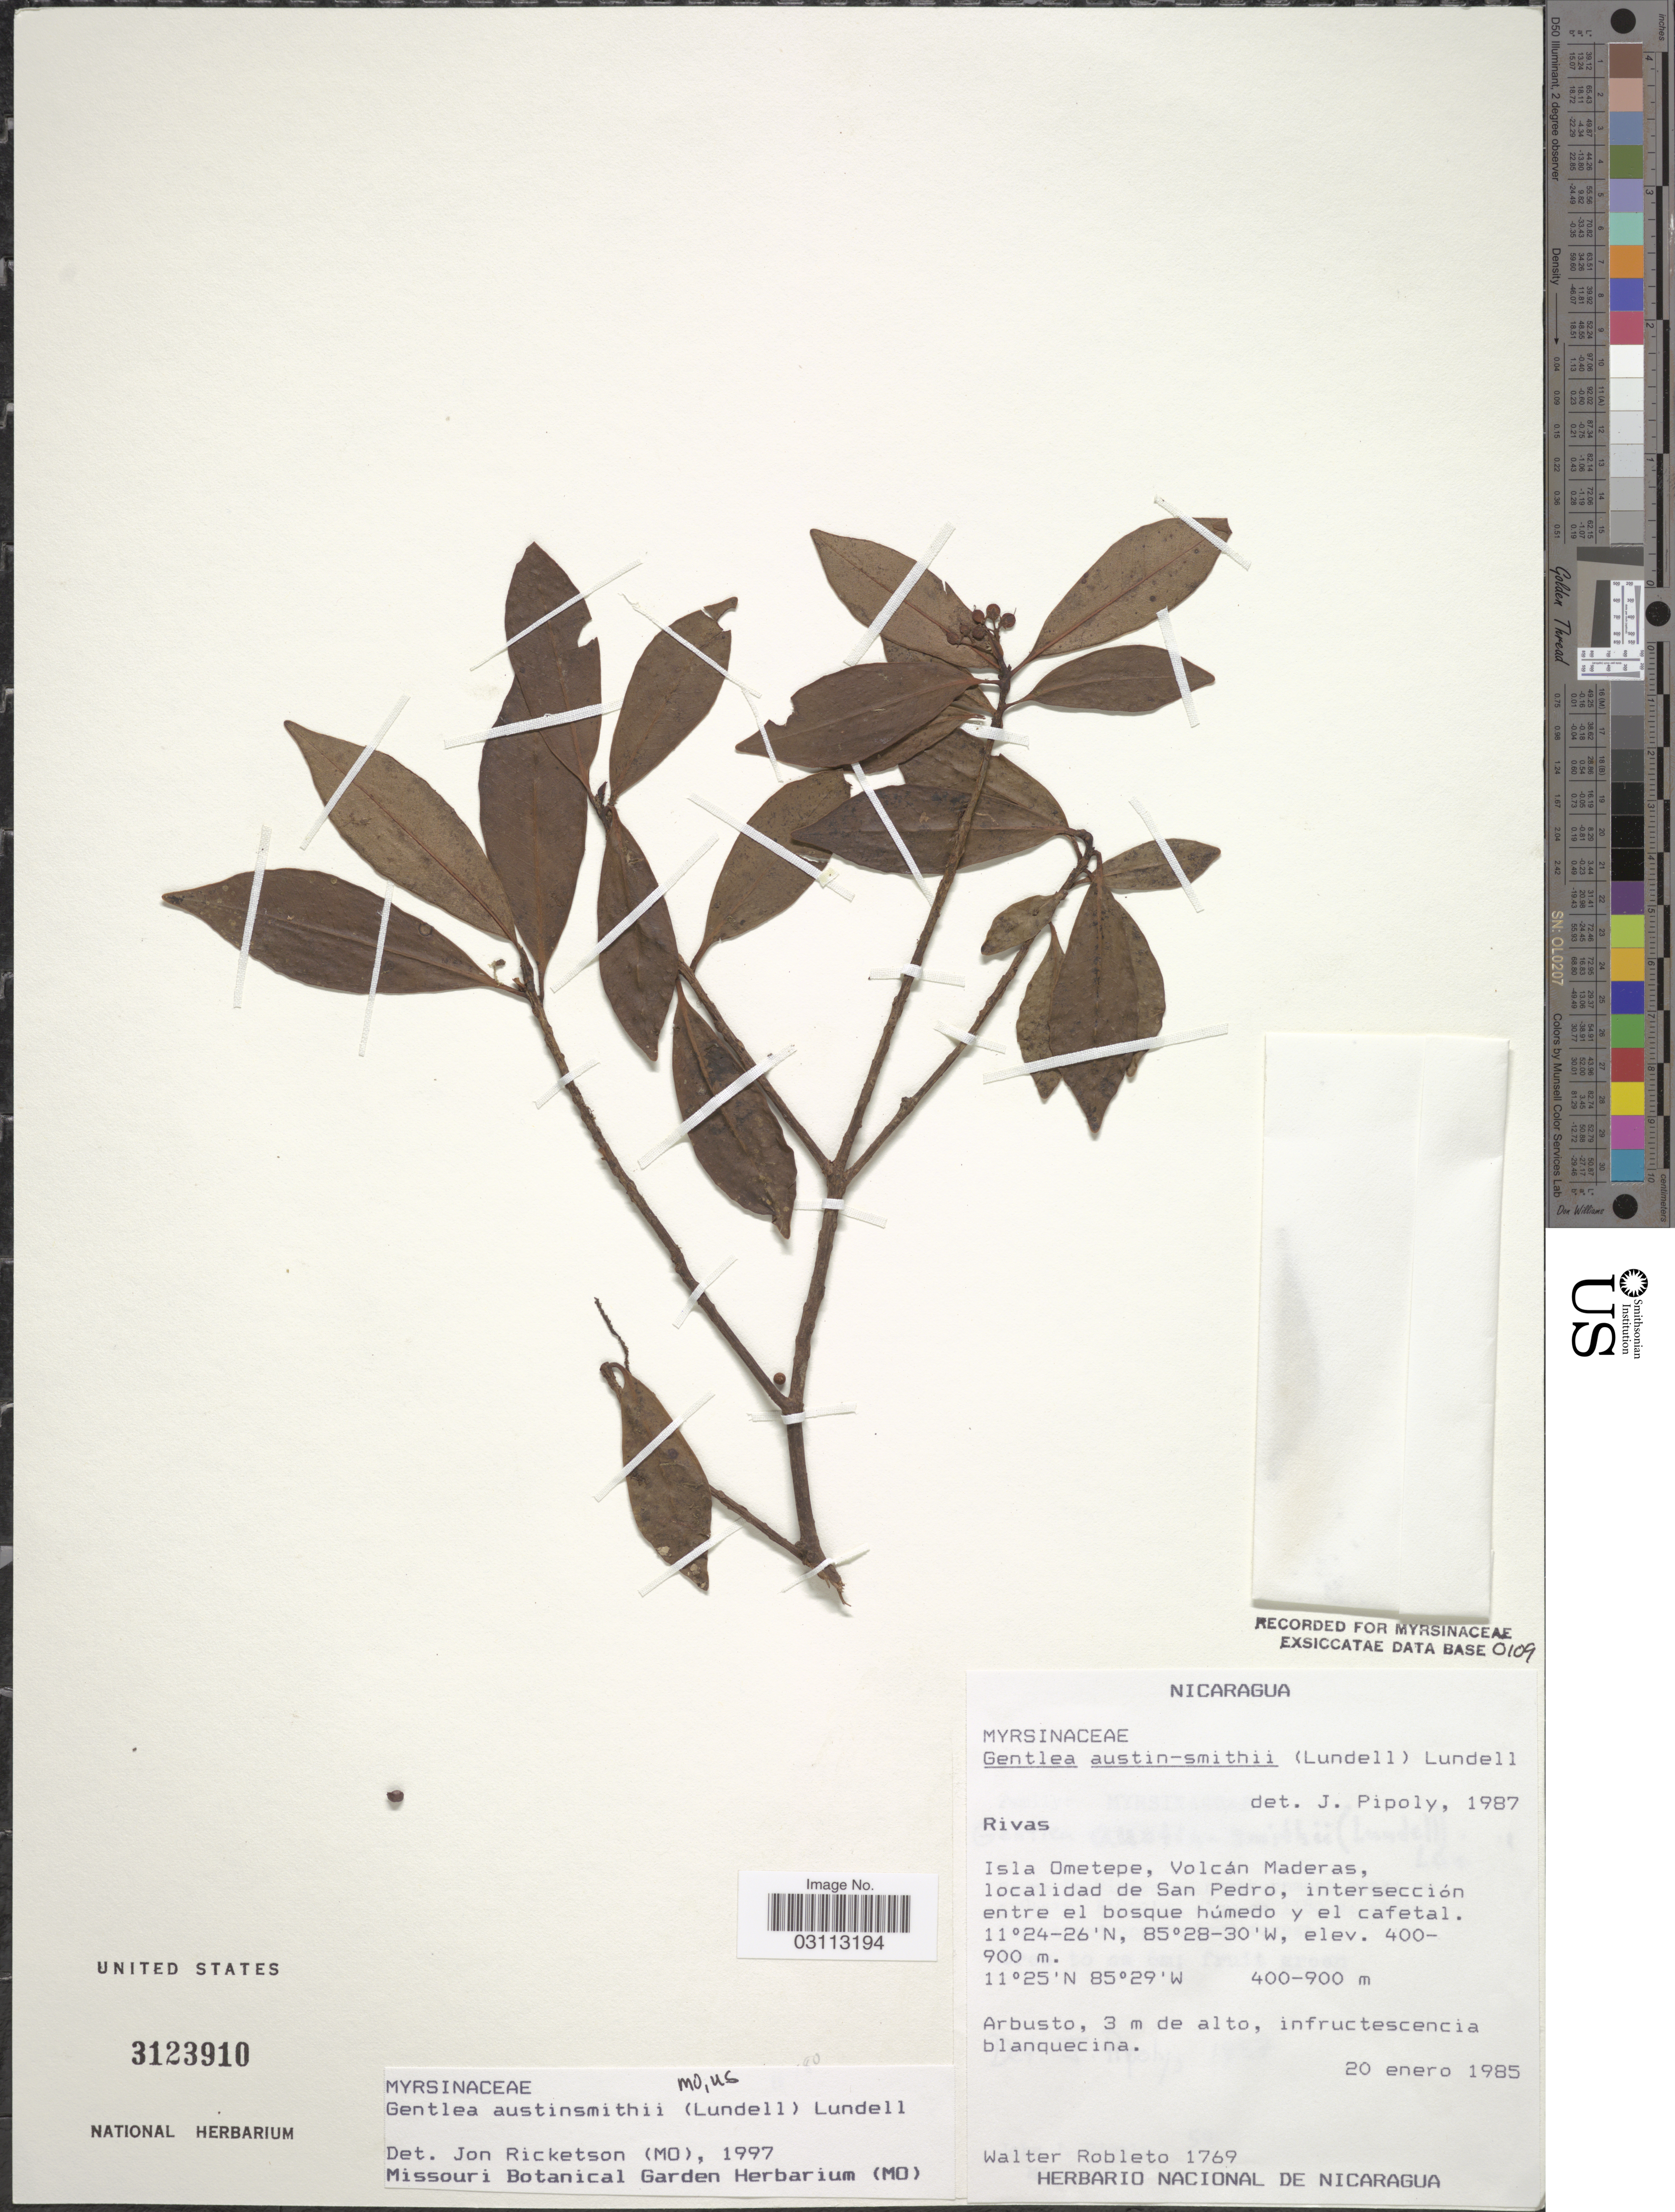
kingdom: Plantae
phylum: Tracheophyta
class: Magnoliopsida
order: Ericales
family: Primulaceae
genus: Gentlea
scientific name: Gentlea austin-smithii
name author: (Lundell) Lundell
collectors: W. Robleto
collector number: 1769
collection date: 1985-01-20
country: Nicaragua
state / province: Rivas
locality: Isla Ometepe, Volcán Maderas, localidad de San Pedro, intersección entre el bosque húmedo y el cafetal.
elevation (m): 400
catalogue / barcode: US 3123910